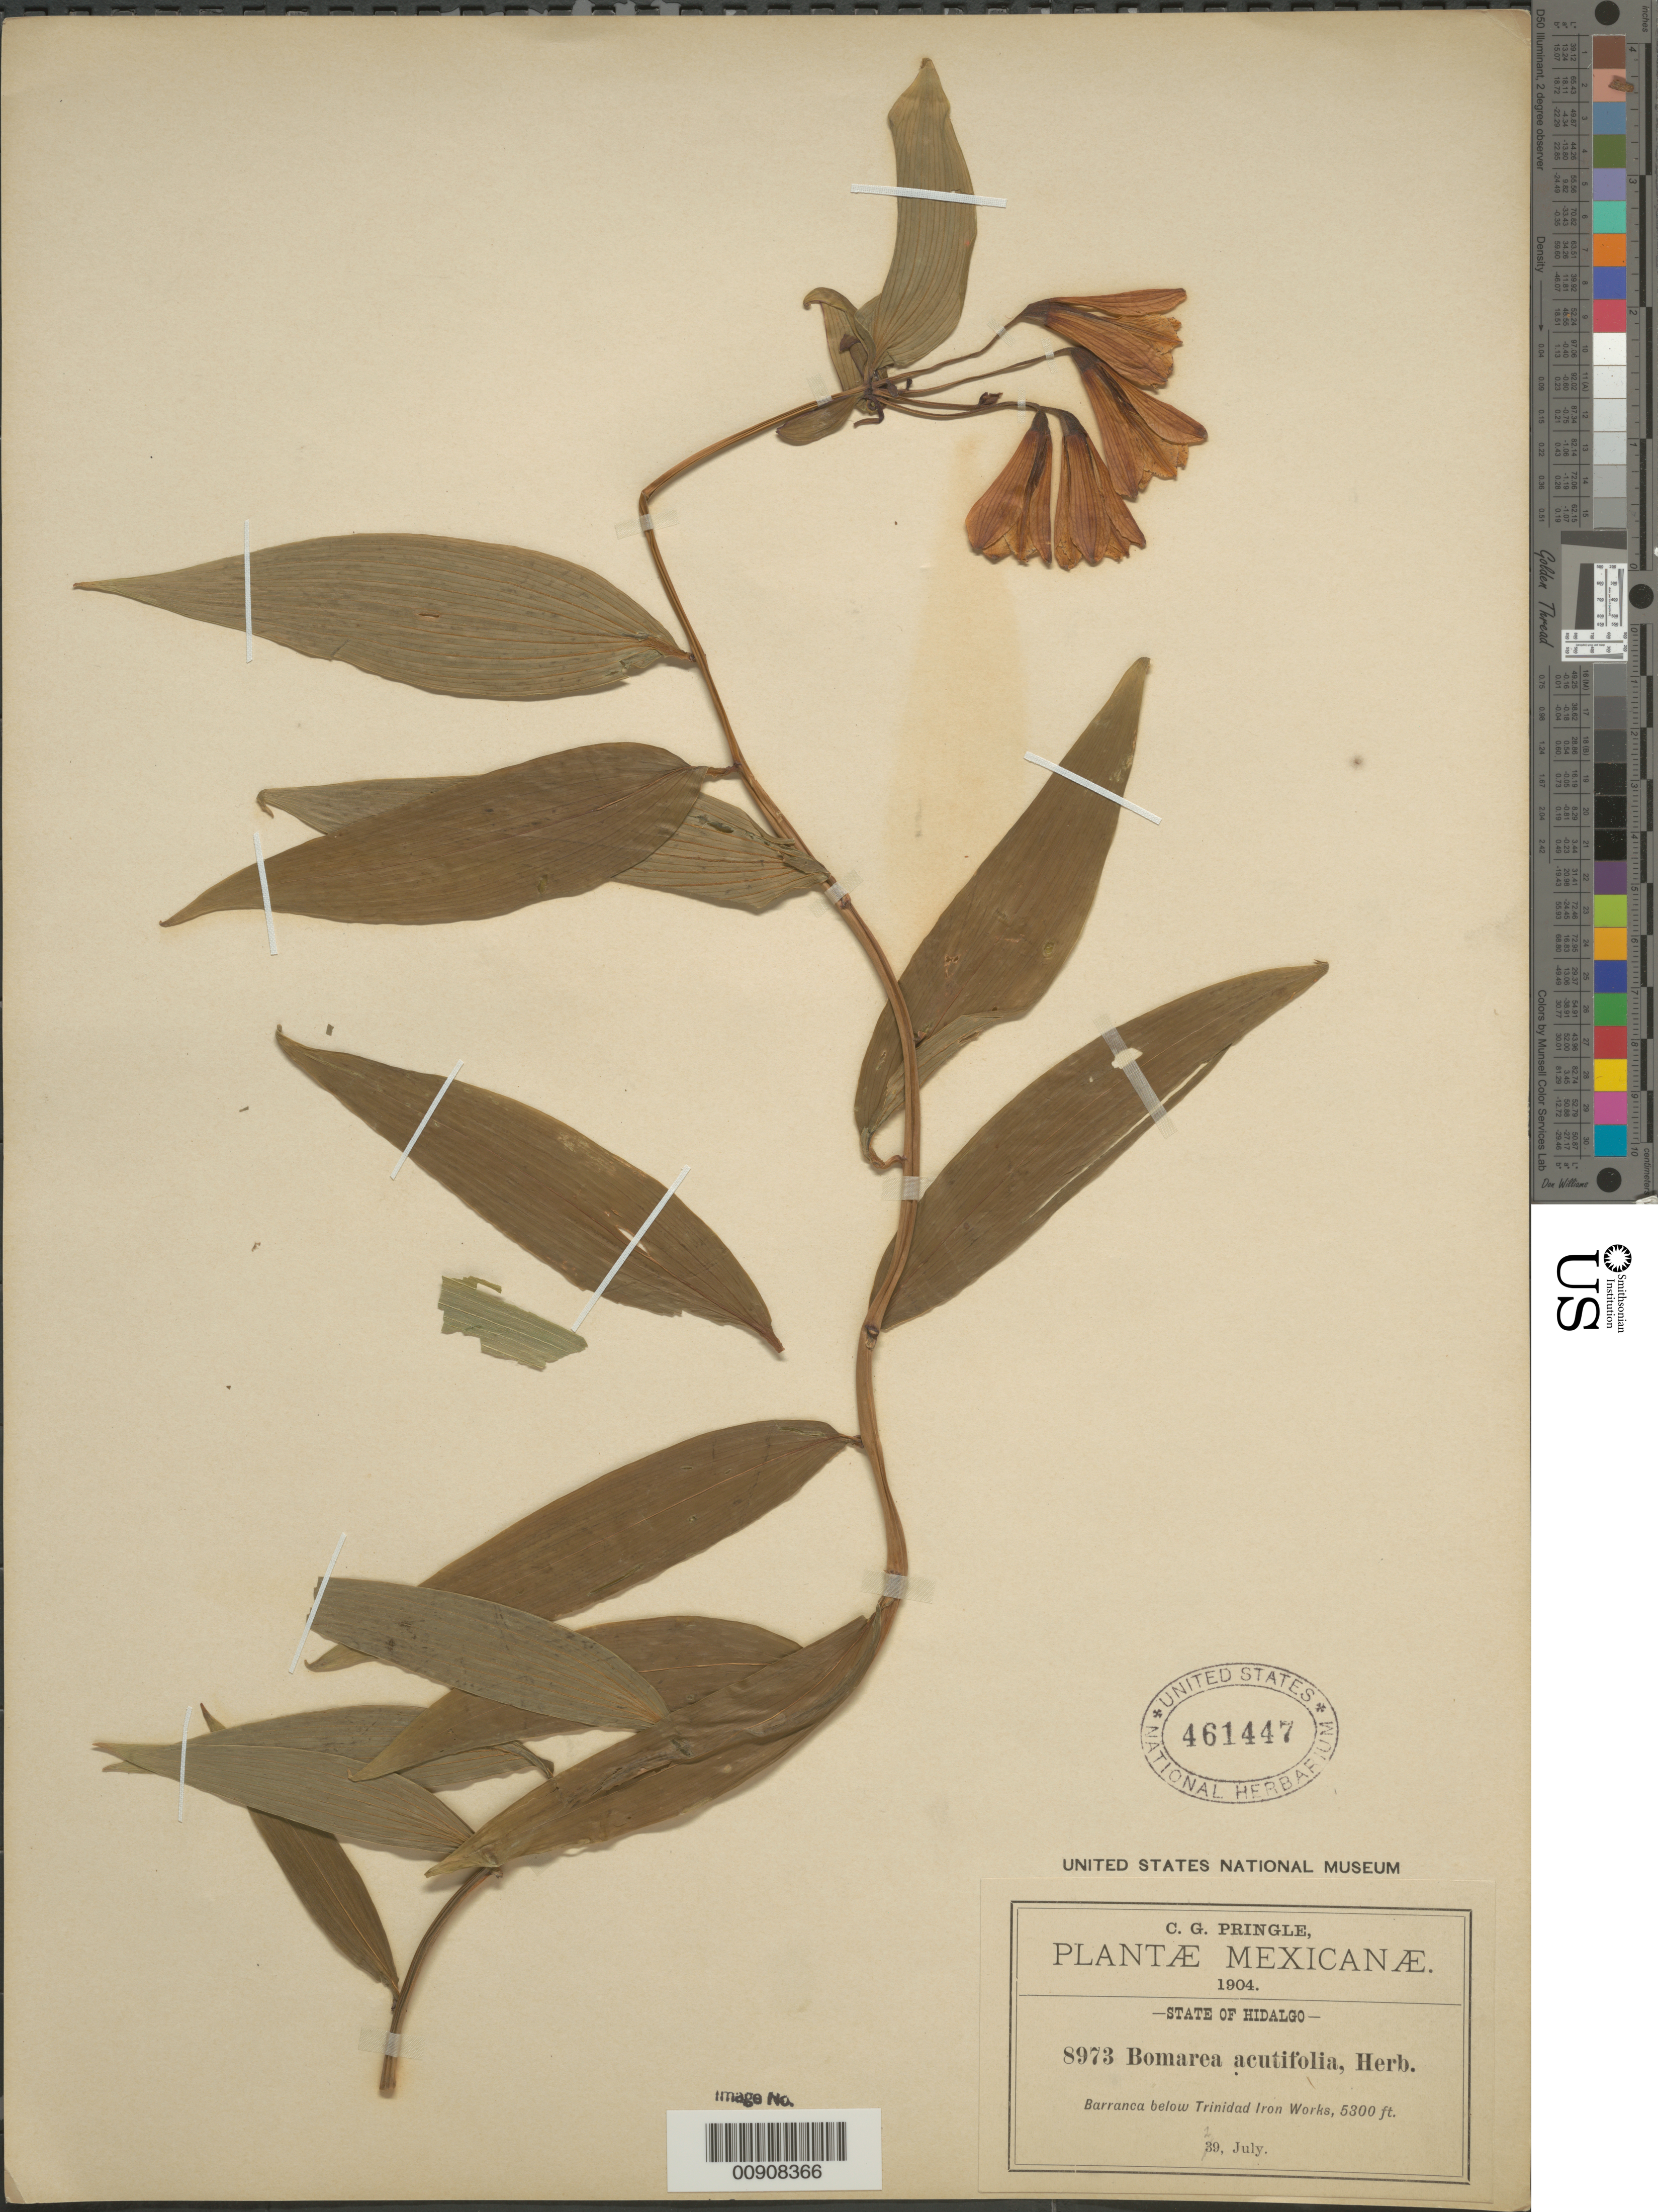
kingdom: Plantae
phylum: Tracheophyta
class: Liliopsida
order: Liliales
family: Alstroemeriaceae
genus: Bomarea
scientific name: Bomarea acutifolia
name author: (Link & Otto) Herb.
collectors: C. G. Pringle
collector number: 8973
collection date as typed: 29 Jul 1904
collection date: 1904-07-29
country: Mexico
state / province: Hidalgo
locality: Barranca below Trinidad Iron Works, State of Hidalgo.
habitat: Barranca.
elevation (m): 1615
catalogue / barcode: US 461447